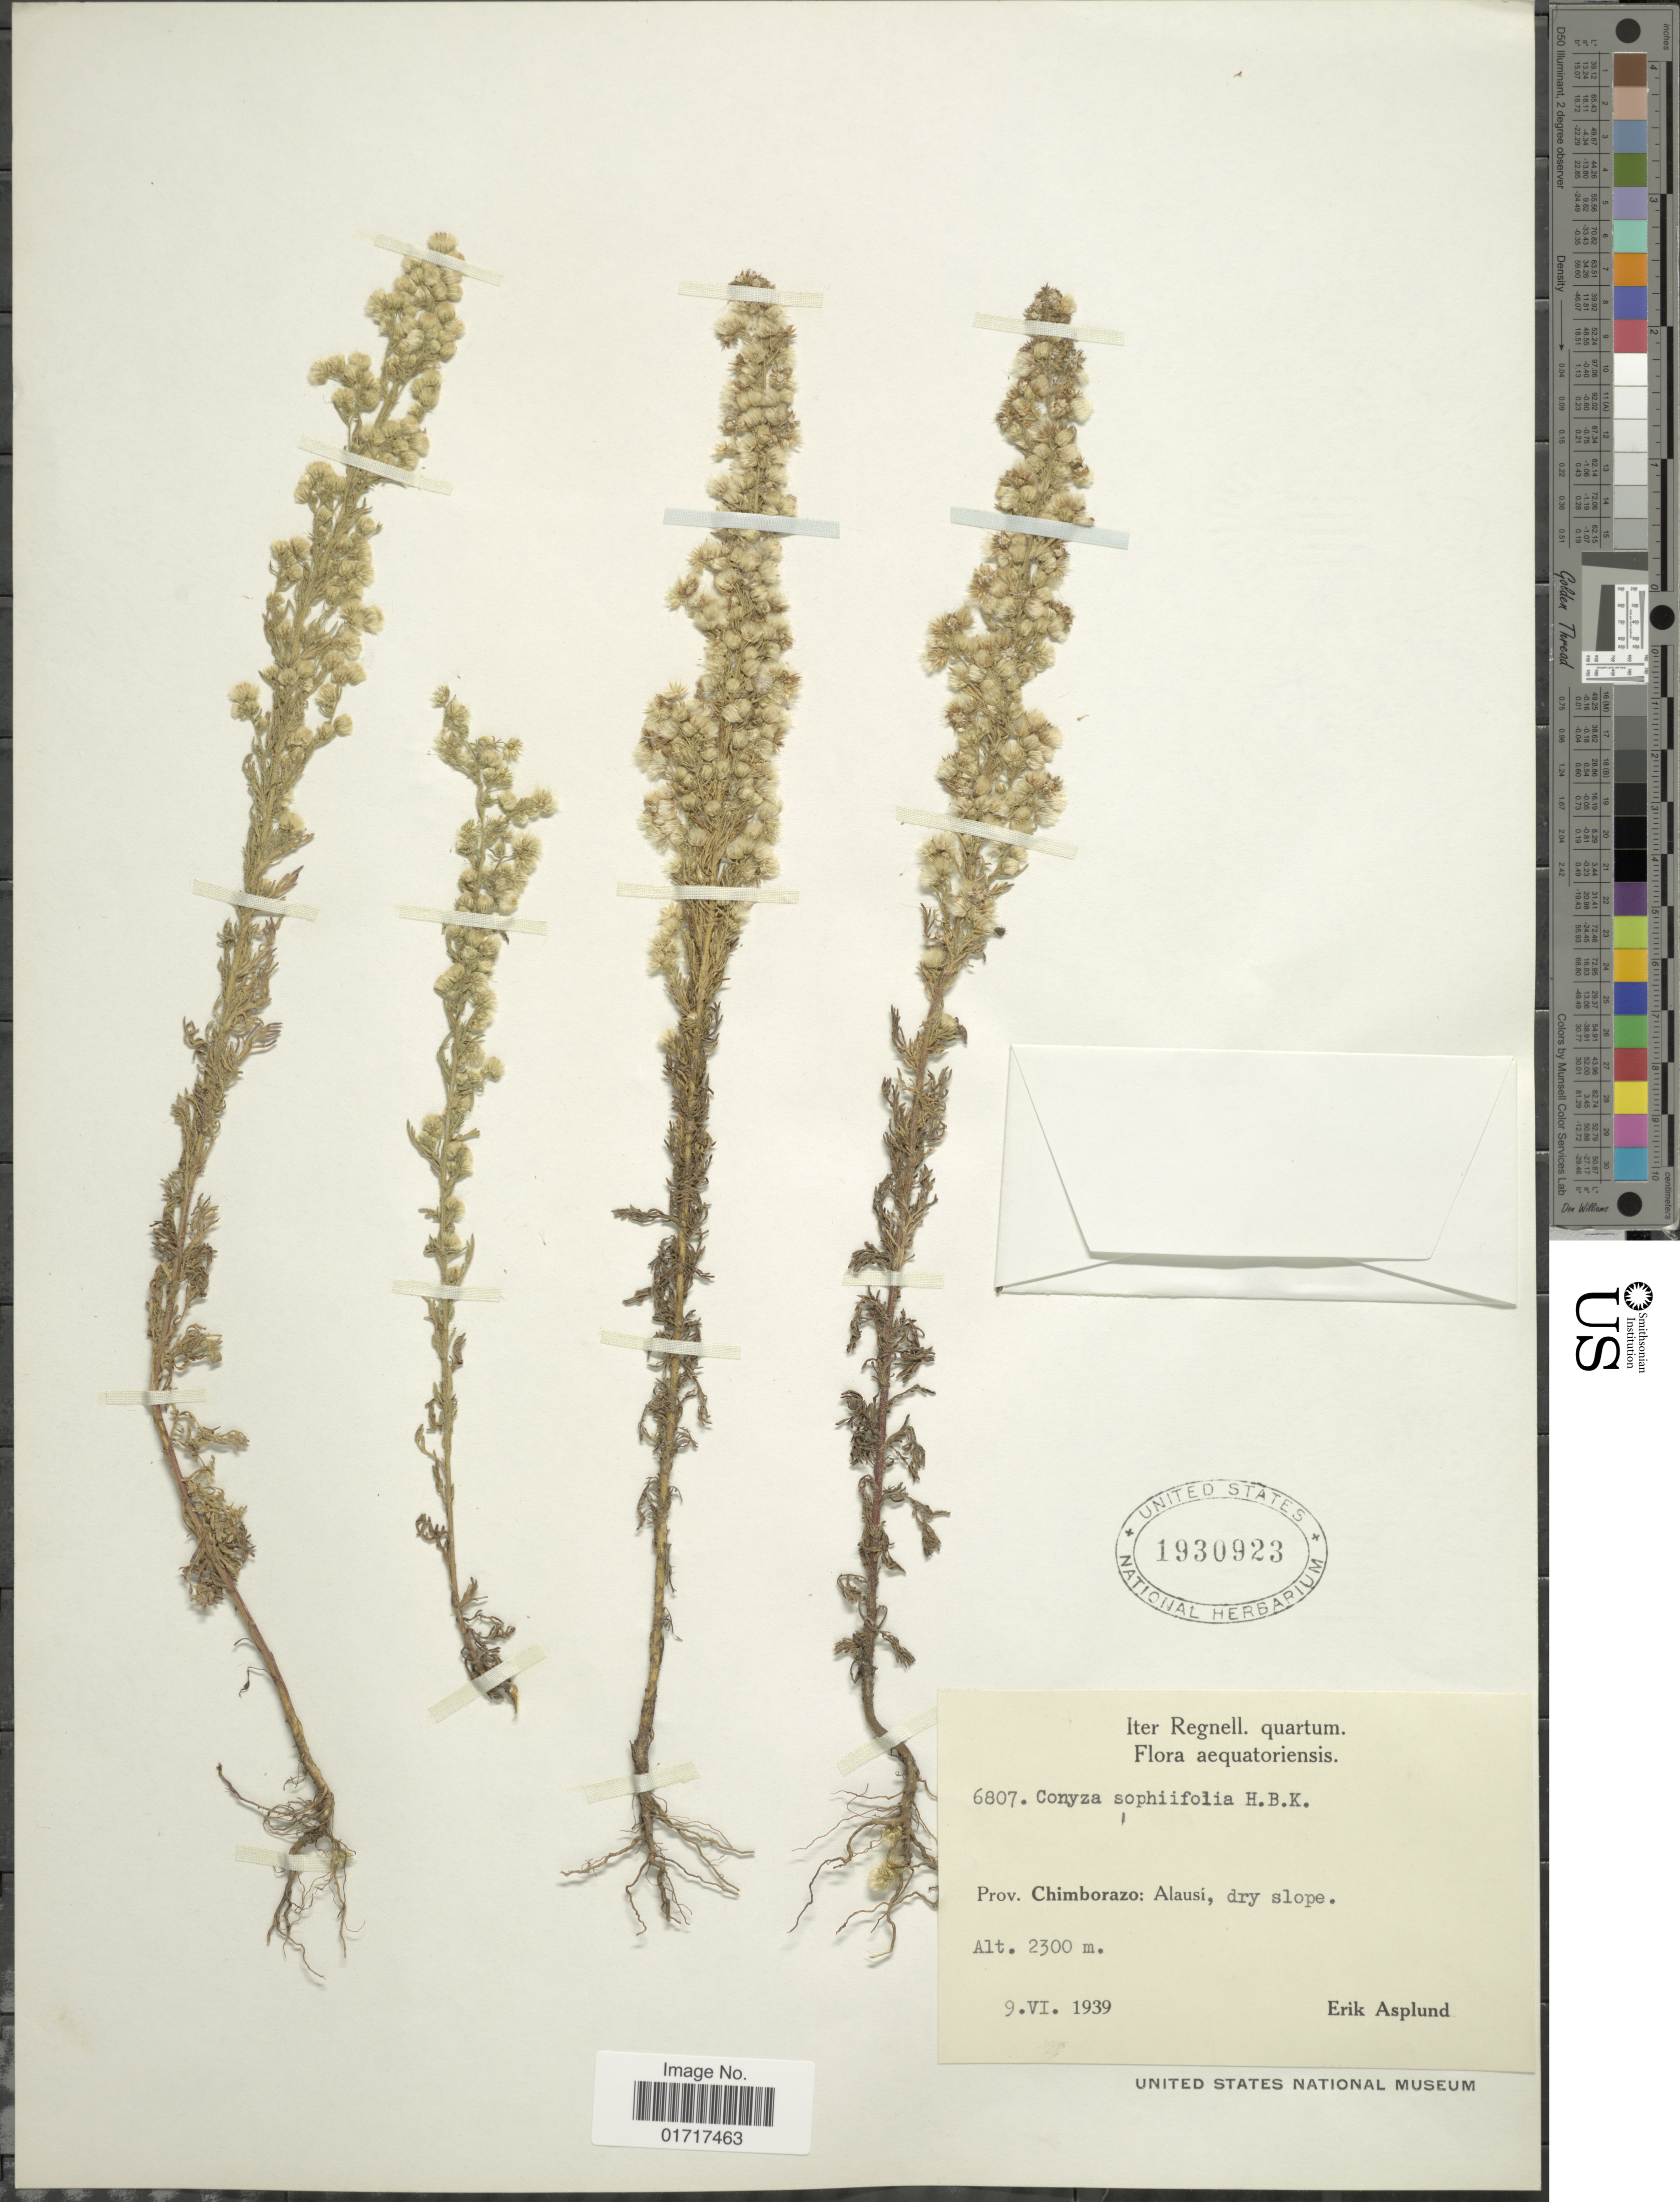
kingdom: Plantae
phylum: Tracheophyta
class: Magnoliopsida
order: Asterales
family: Asteraceae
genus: Conyza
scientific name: Conyza sophiifolia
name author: Kunth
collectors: E. Asplund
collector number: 6807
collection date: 1939-06-09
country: Ecuador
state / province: Chimborazo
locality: Prov. Chimborazo: Alausi.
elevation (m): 2300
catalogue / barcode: US 1930923